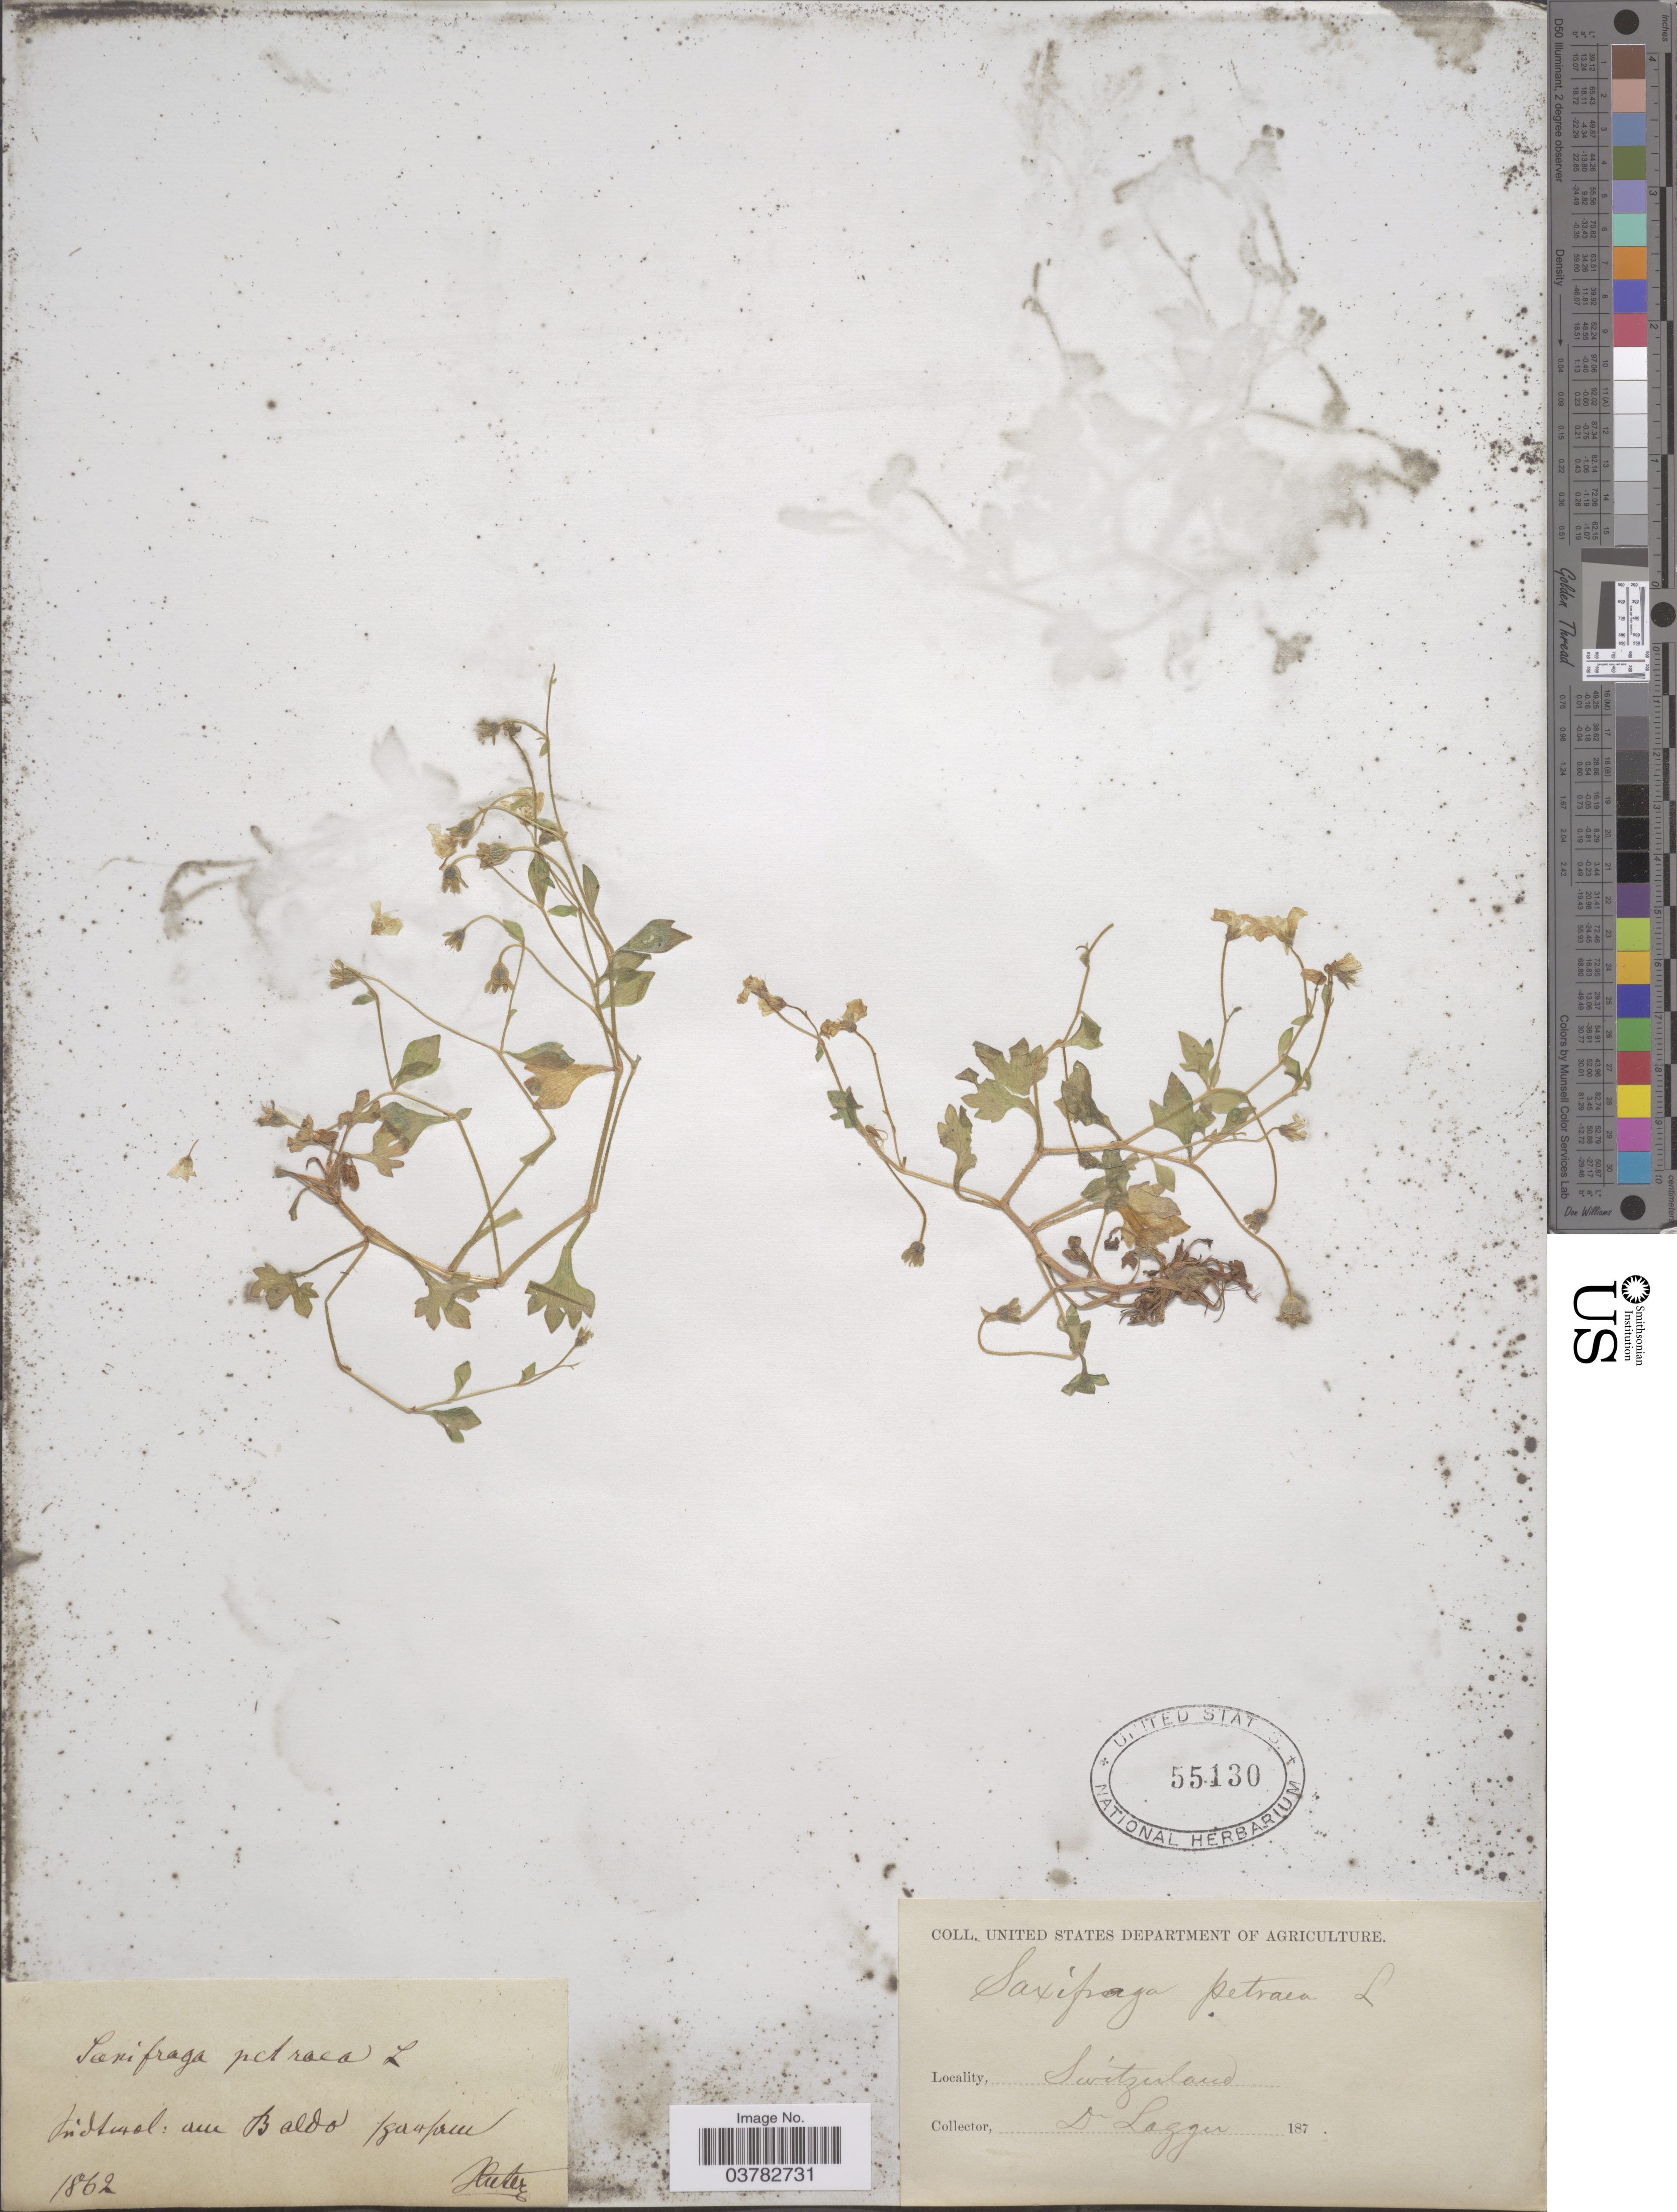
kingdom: Plantae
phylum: Tracheophyta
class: Magnoliopsida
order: Saxifragales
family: Saxifragaceae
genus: Saxifraga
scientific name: Saxifraga petraea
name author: L.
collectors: F. J. Lagger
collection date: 1862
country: Italy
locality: Sùdtirol: am Baldo Igaupui. [interpreted]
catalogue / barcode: US 55130